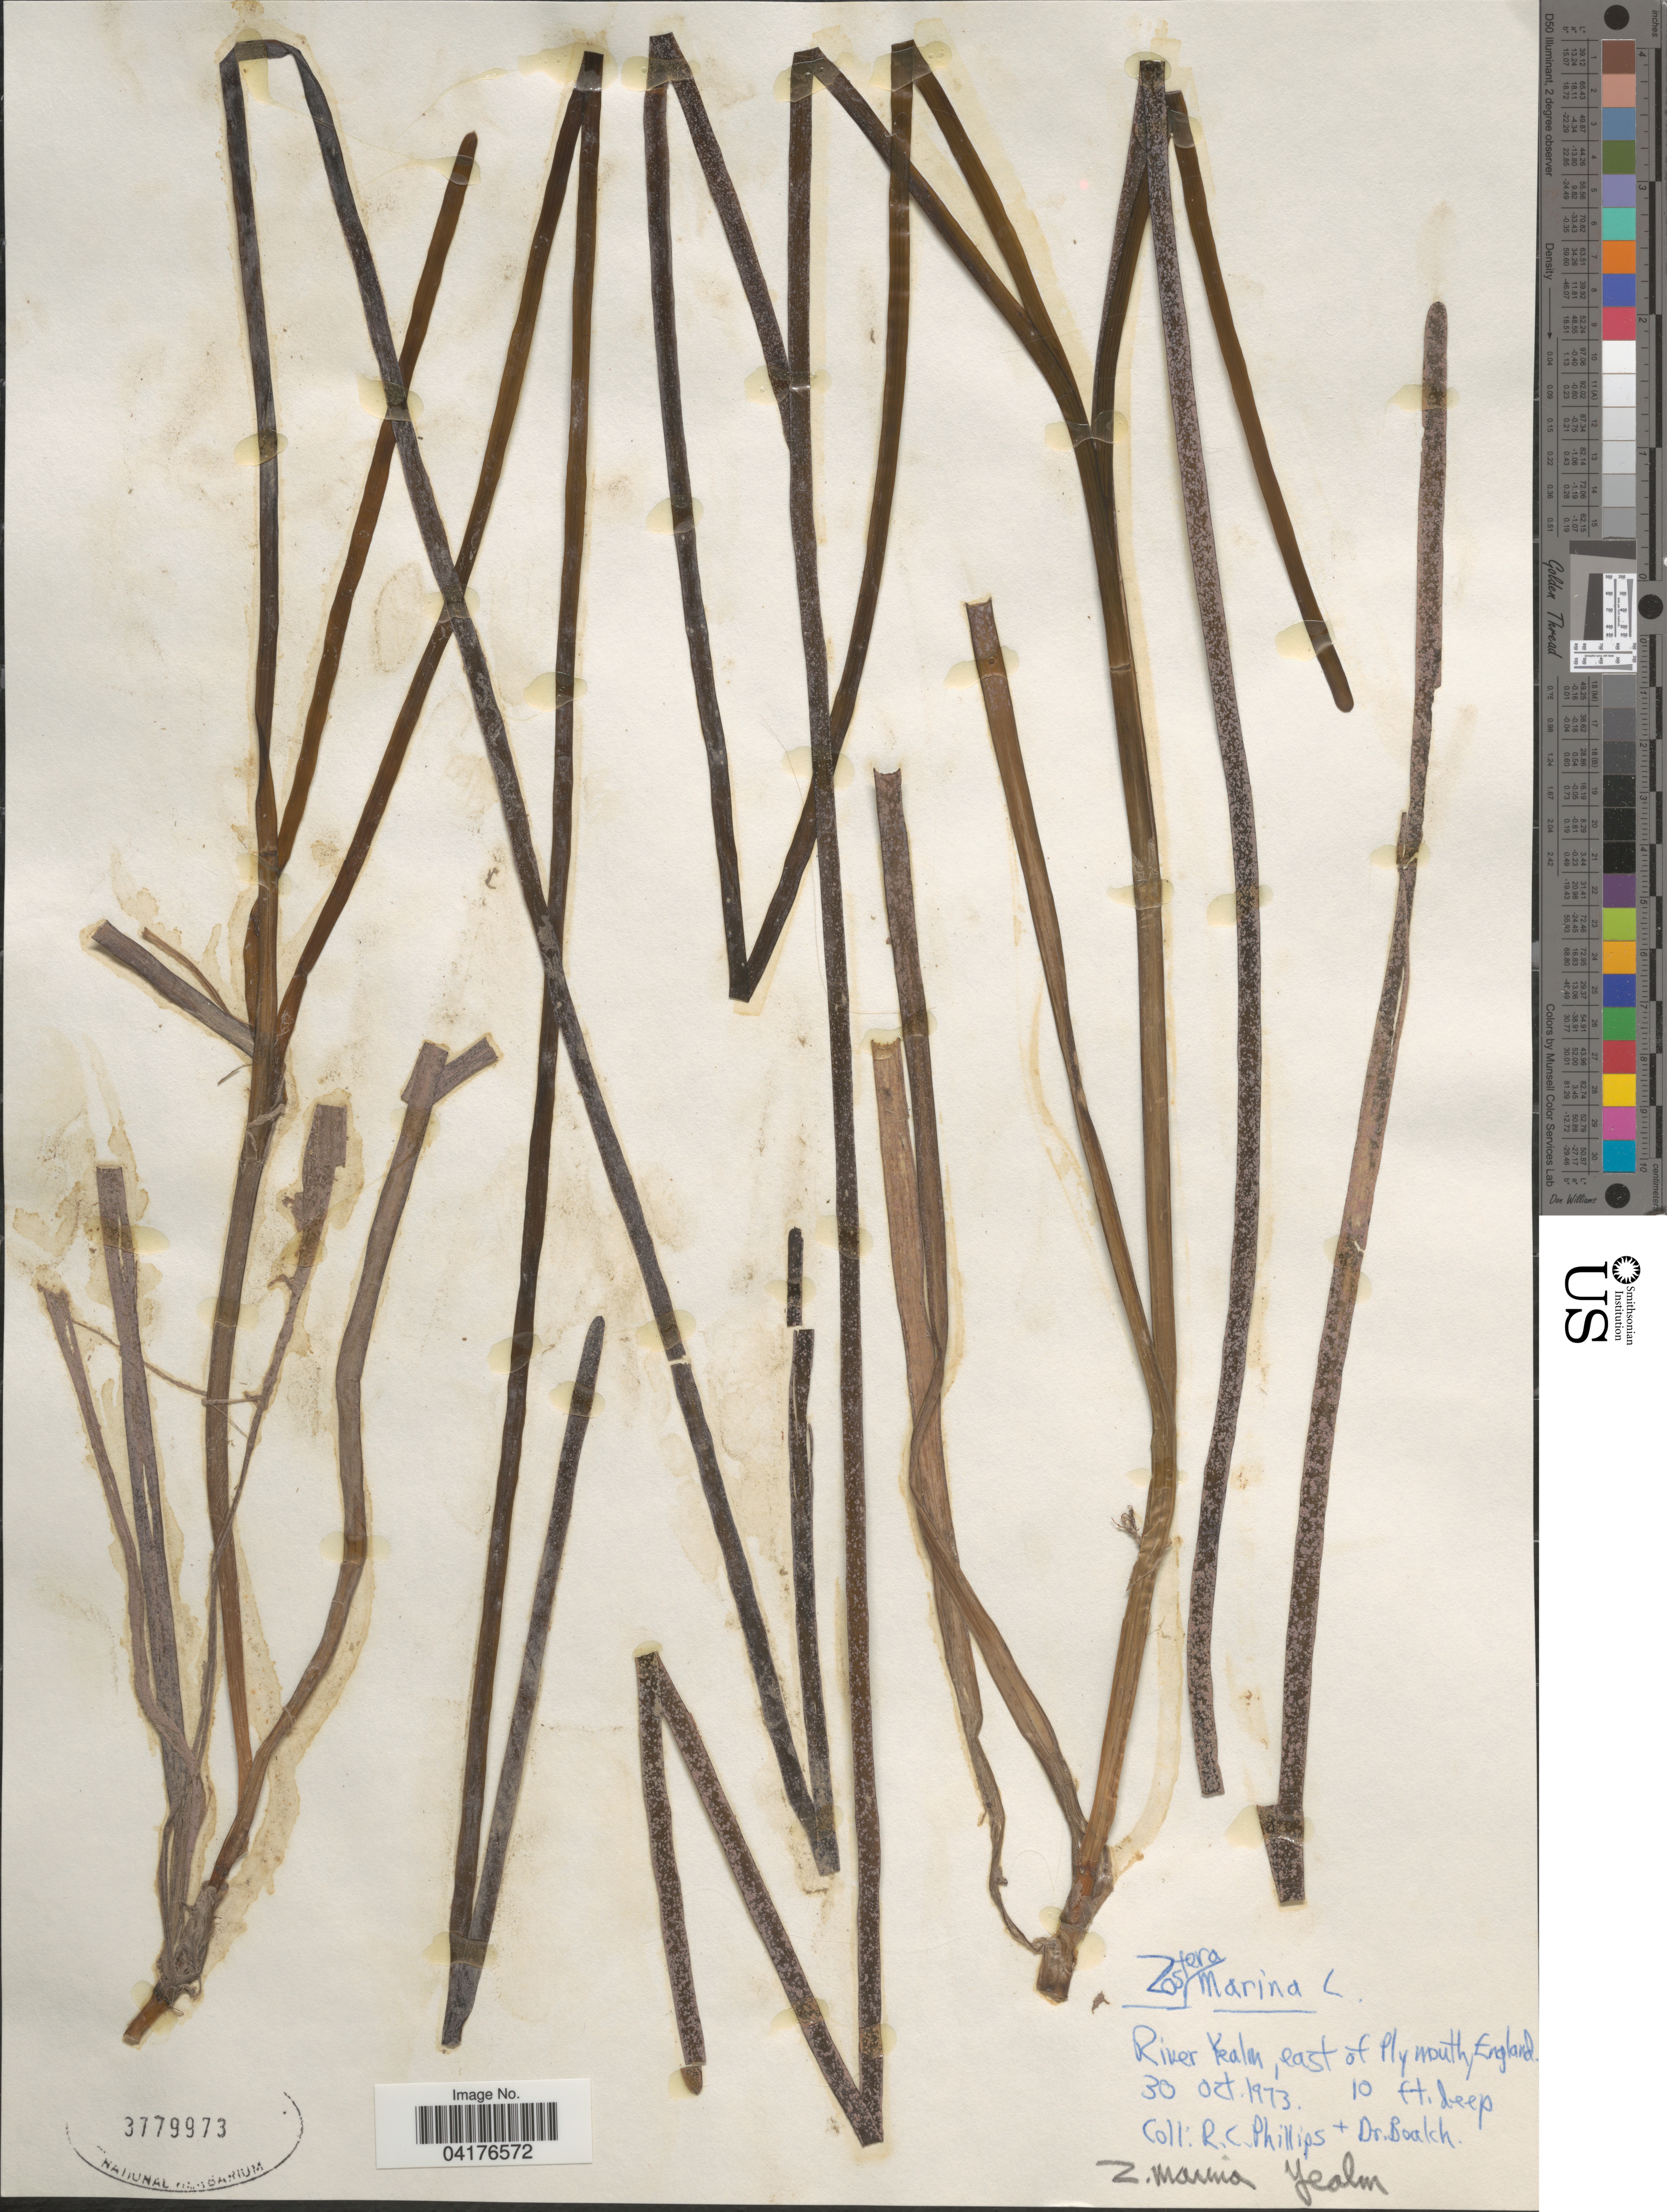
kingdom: Plantae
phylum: Tracheophyta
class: Liliopsida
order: Alismatales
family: Zosteraceae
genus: Zostera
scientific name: Zostera marina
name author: L.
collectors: R. C. Phillips & Boalch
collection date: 1973-10-30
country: United Kingdom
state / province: England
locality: River Yealm, east of Plymouth.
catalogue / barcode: US 3779973